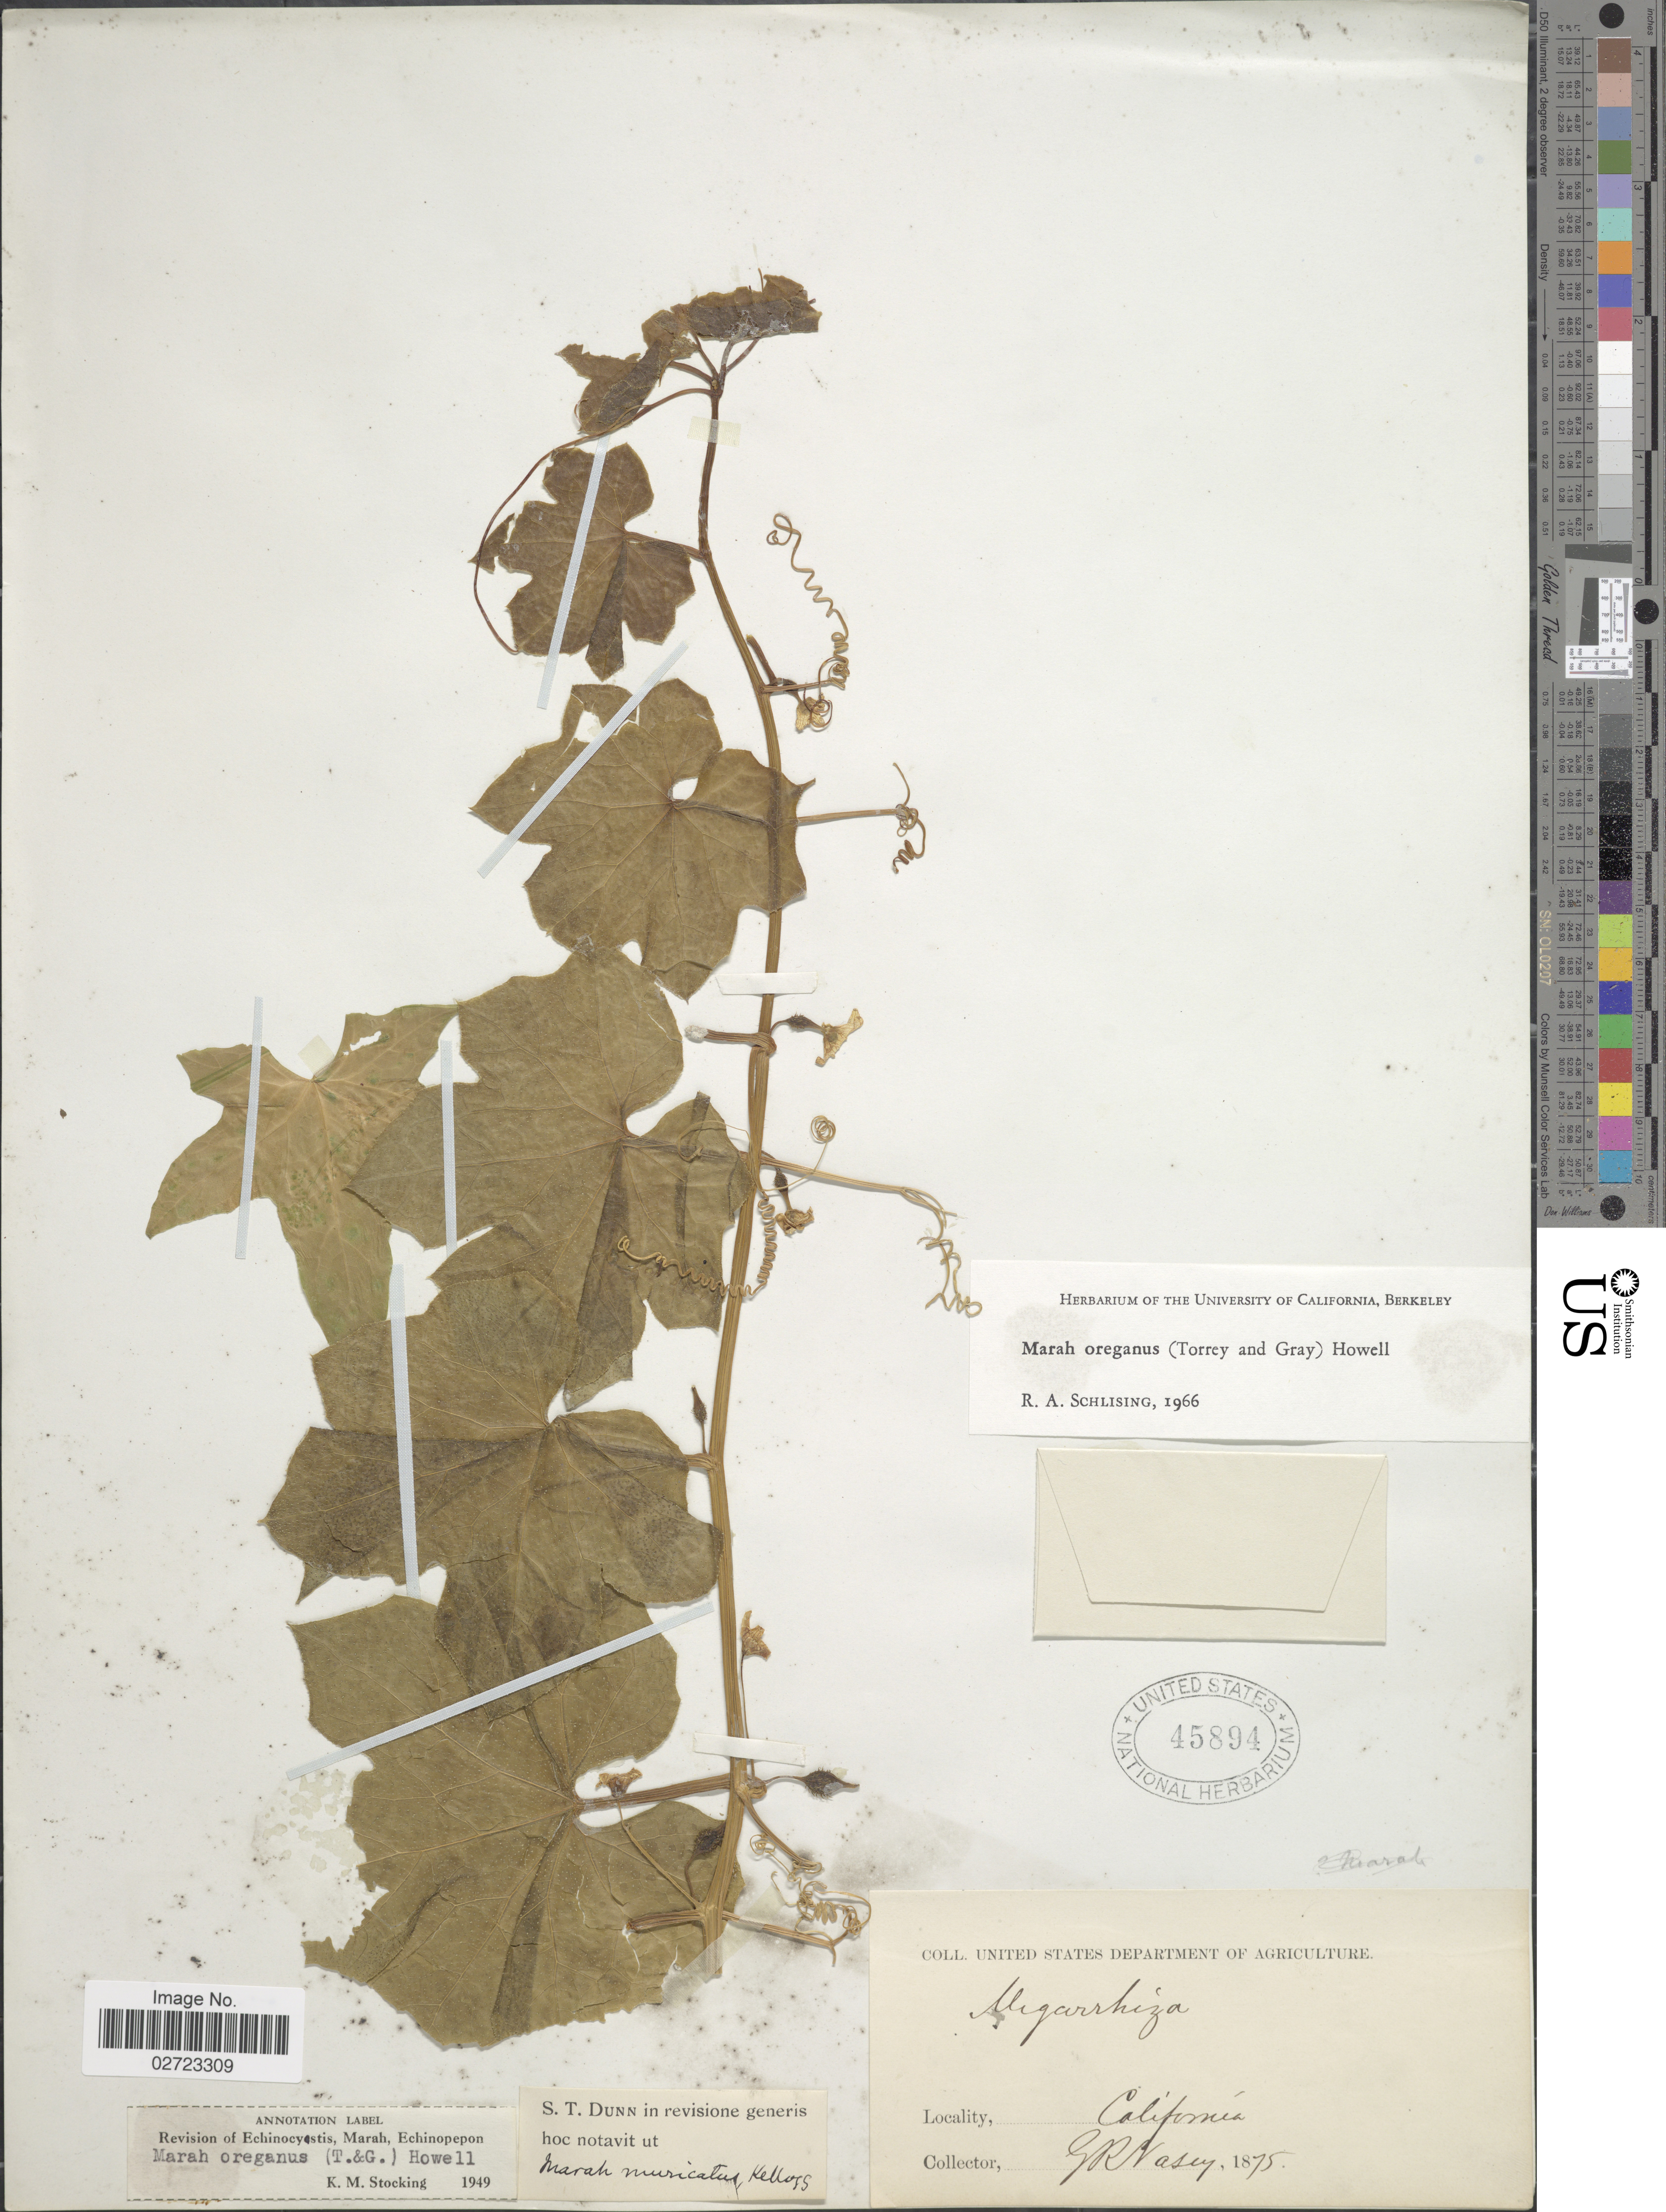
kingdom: Plantae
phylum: Tracheophyta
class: Magnoliopsida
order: Cucurbitales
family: Cucurbitaceae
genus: Marah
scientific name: Marah oregana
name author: (Torr. & A. Gray) Howell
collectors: G. R. Vasey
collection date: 1875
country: United States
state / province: California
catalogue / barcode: US 45894